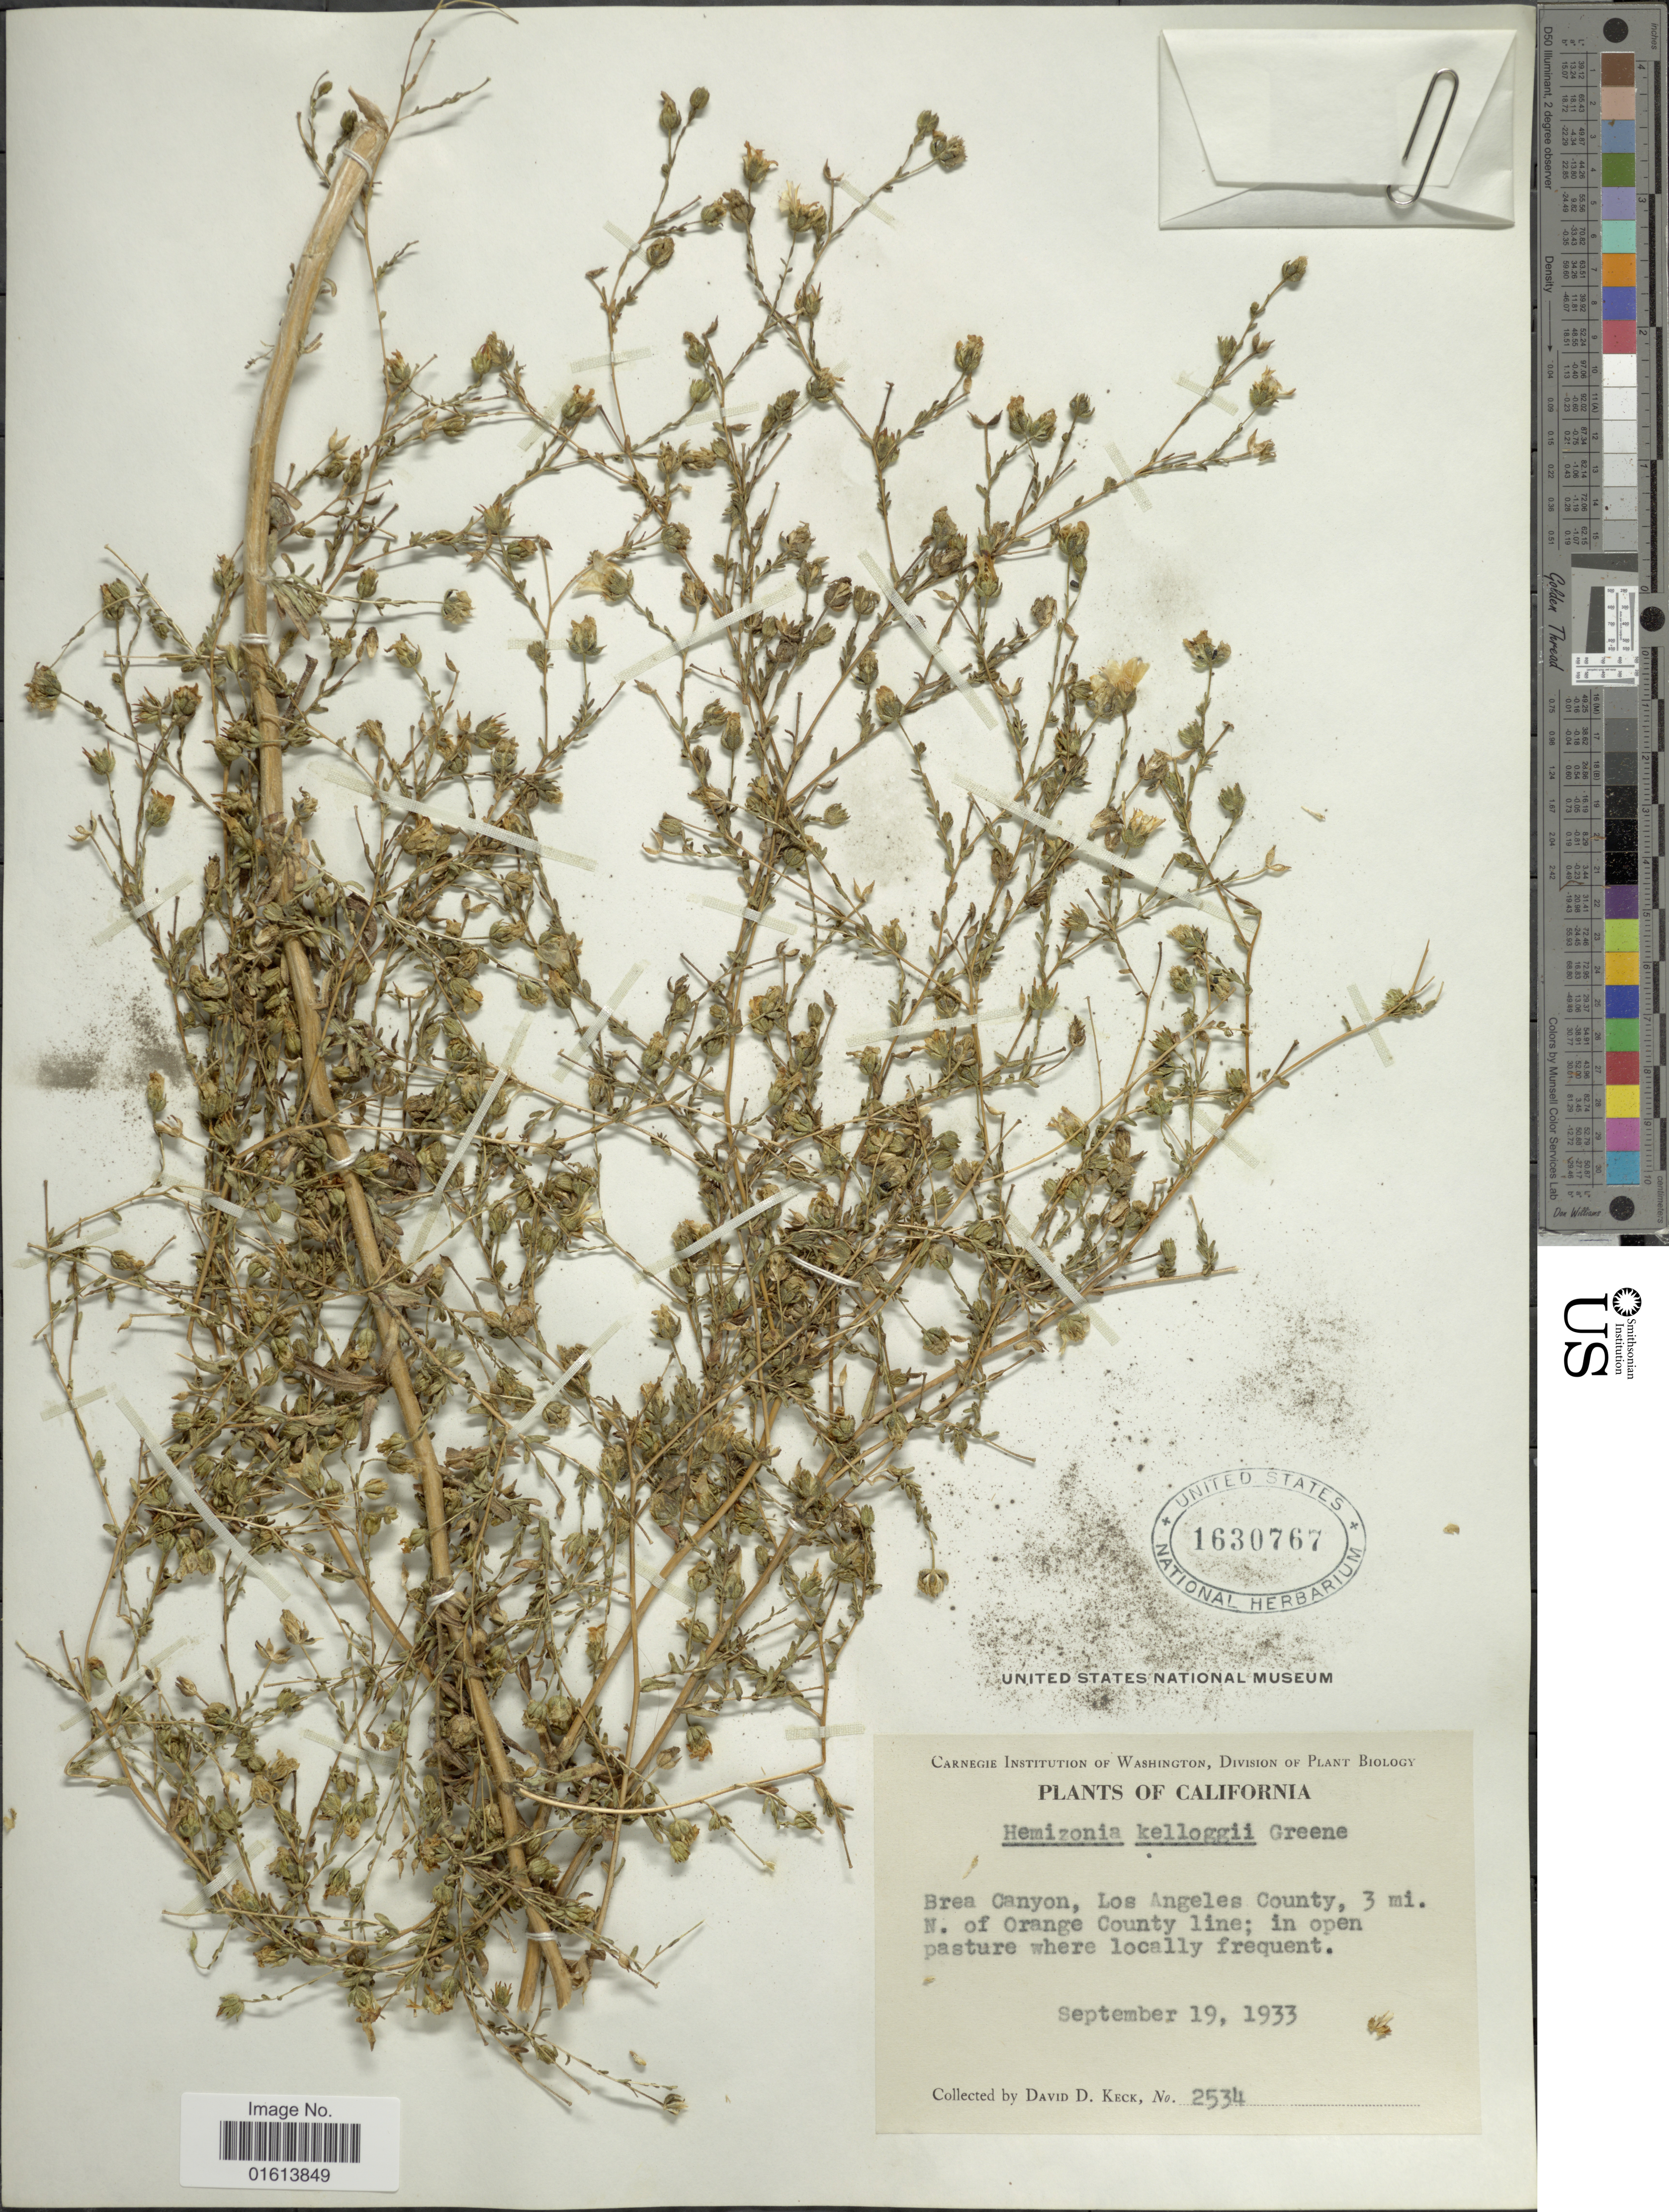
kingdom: Plantae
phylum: Tracheophyta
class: Magnoliopsida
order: Asterales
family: Asteraceae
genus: Deinandra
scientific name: Deinandra kelloggii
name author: (Greene) Greene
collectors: D. D. Keck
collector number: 2534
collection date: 1933-09-19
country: United States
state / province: California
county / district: Los Angeles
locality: California. Brea Canyon, Los Angeles County, 3 mi. N. of Orange County line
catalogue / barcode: US 1630767